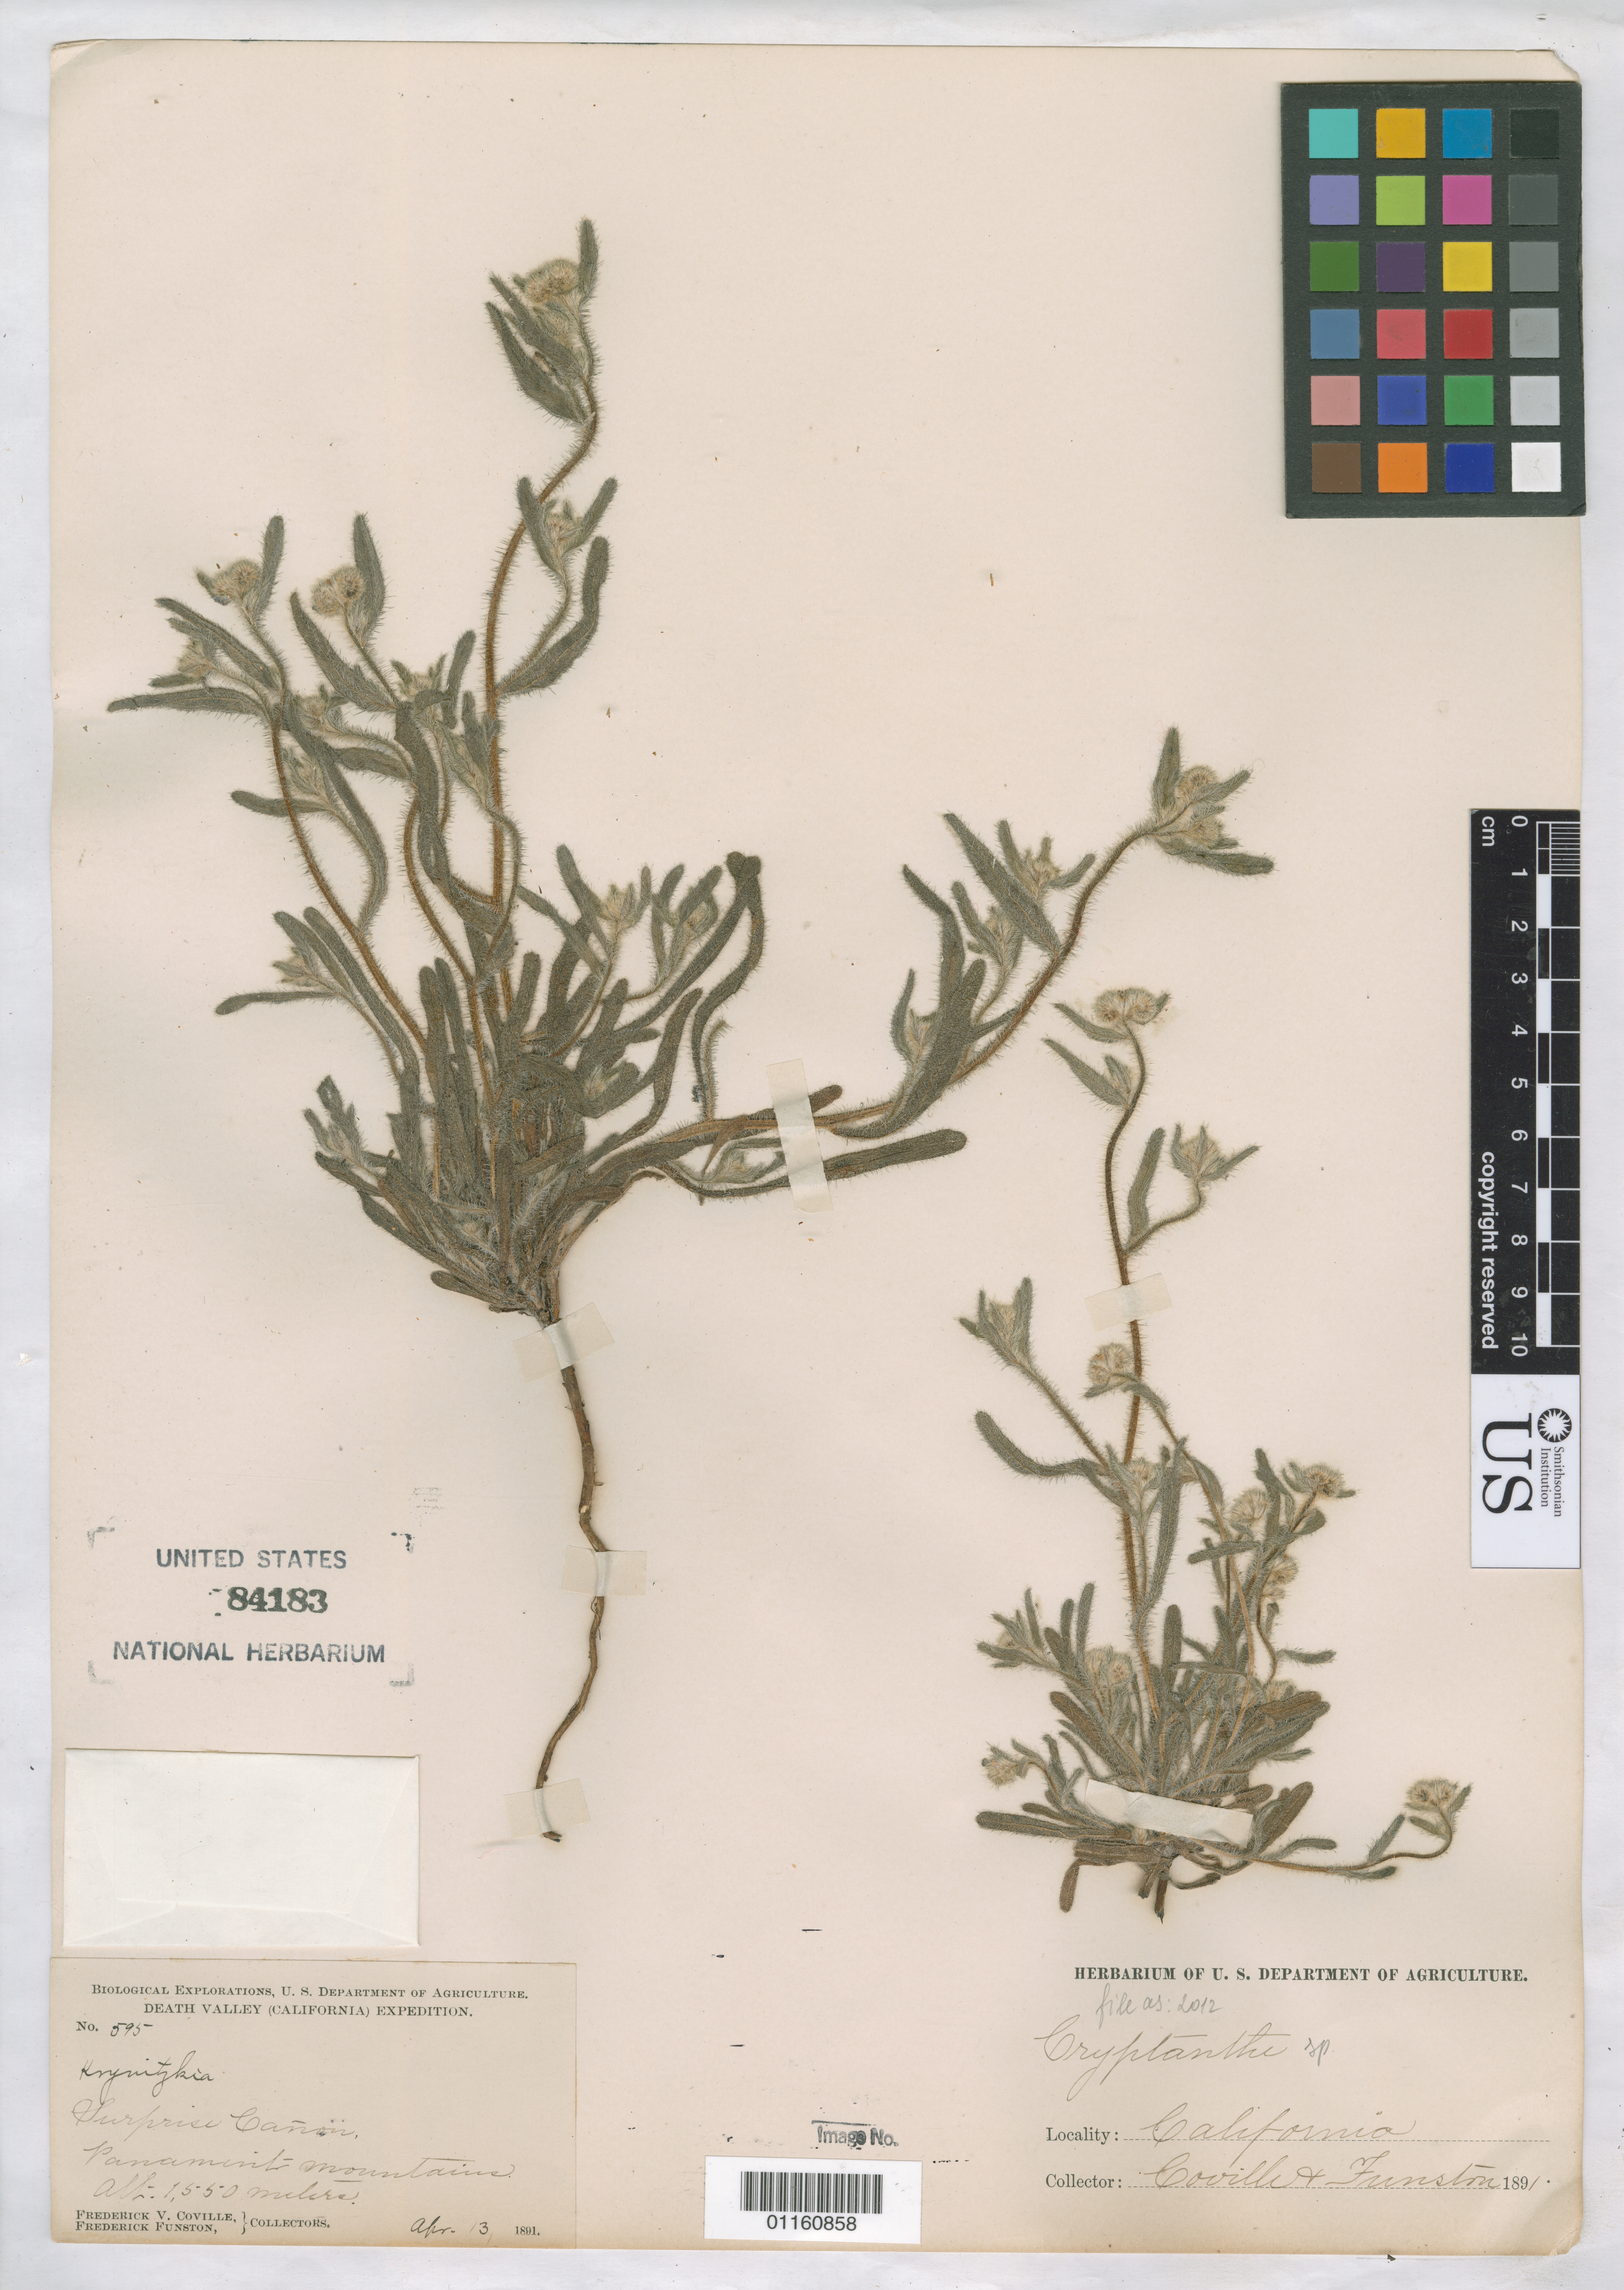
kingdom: Plantae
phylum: Tracheophyta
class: Magnoliopsida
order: Boraginales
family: Boraginaceae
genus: Cryptantha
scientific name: Cryptantha sp.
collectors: F. V. Coville & F. Funston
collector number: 595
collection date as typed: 13 Apr 1891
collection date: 1891-04-13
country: United States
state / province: California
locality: Surprise Canyon, Panamint Mountains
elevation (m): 1550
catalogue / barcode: US 84183